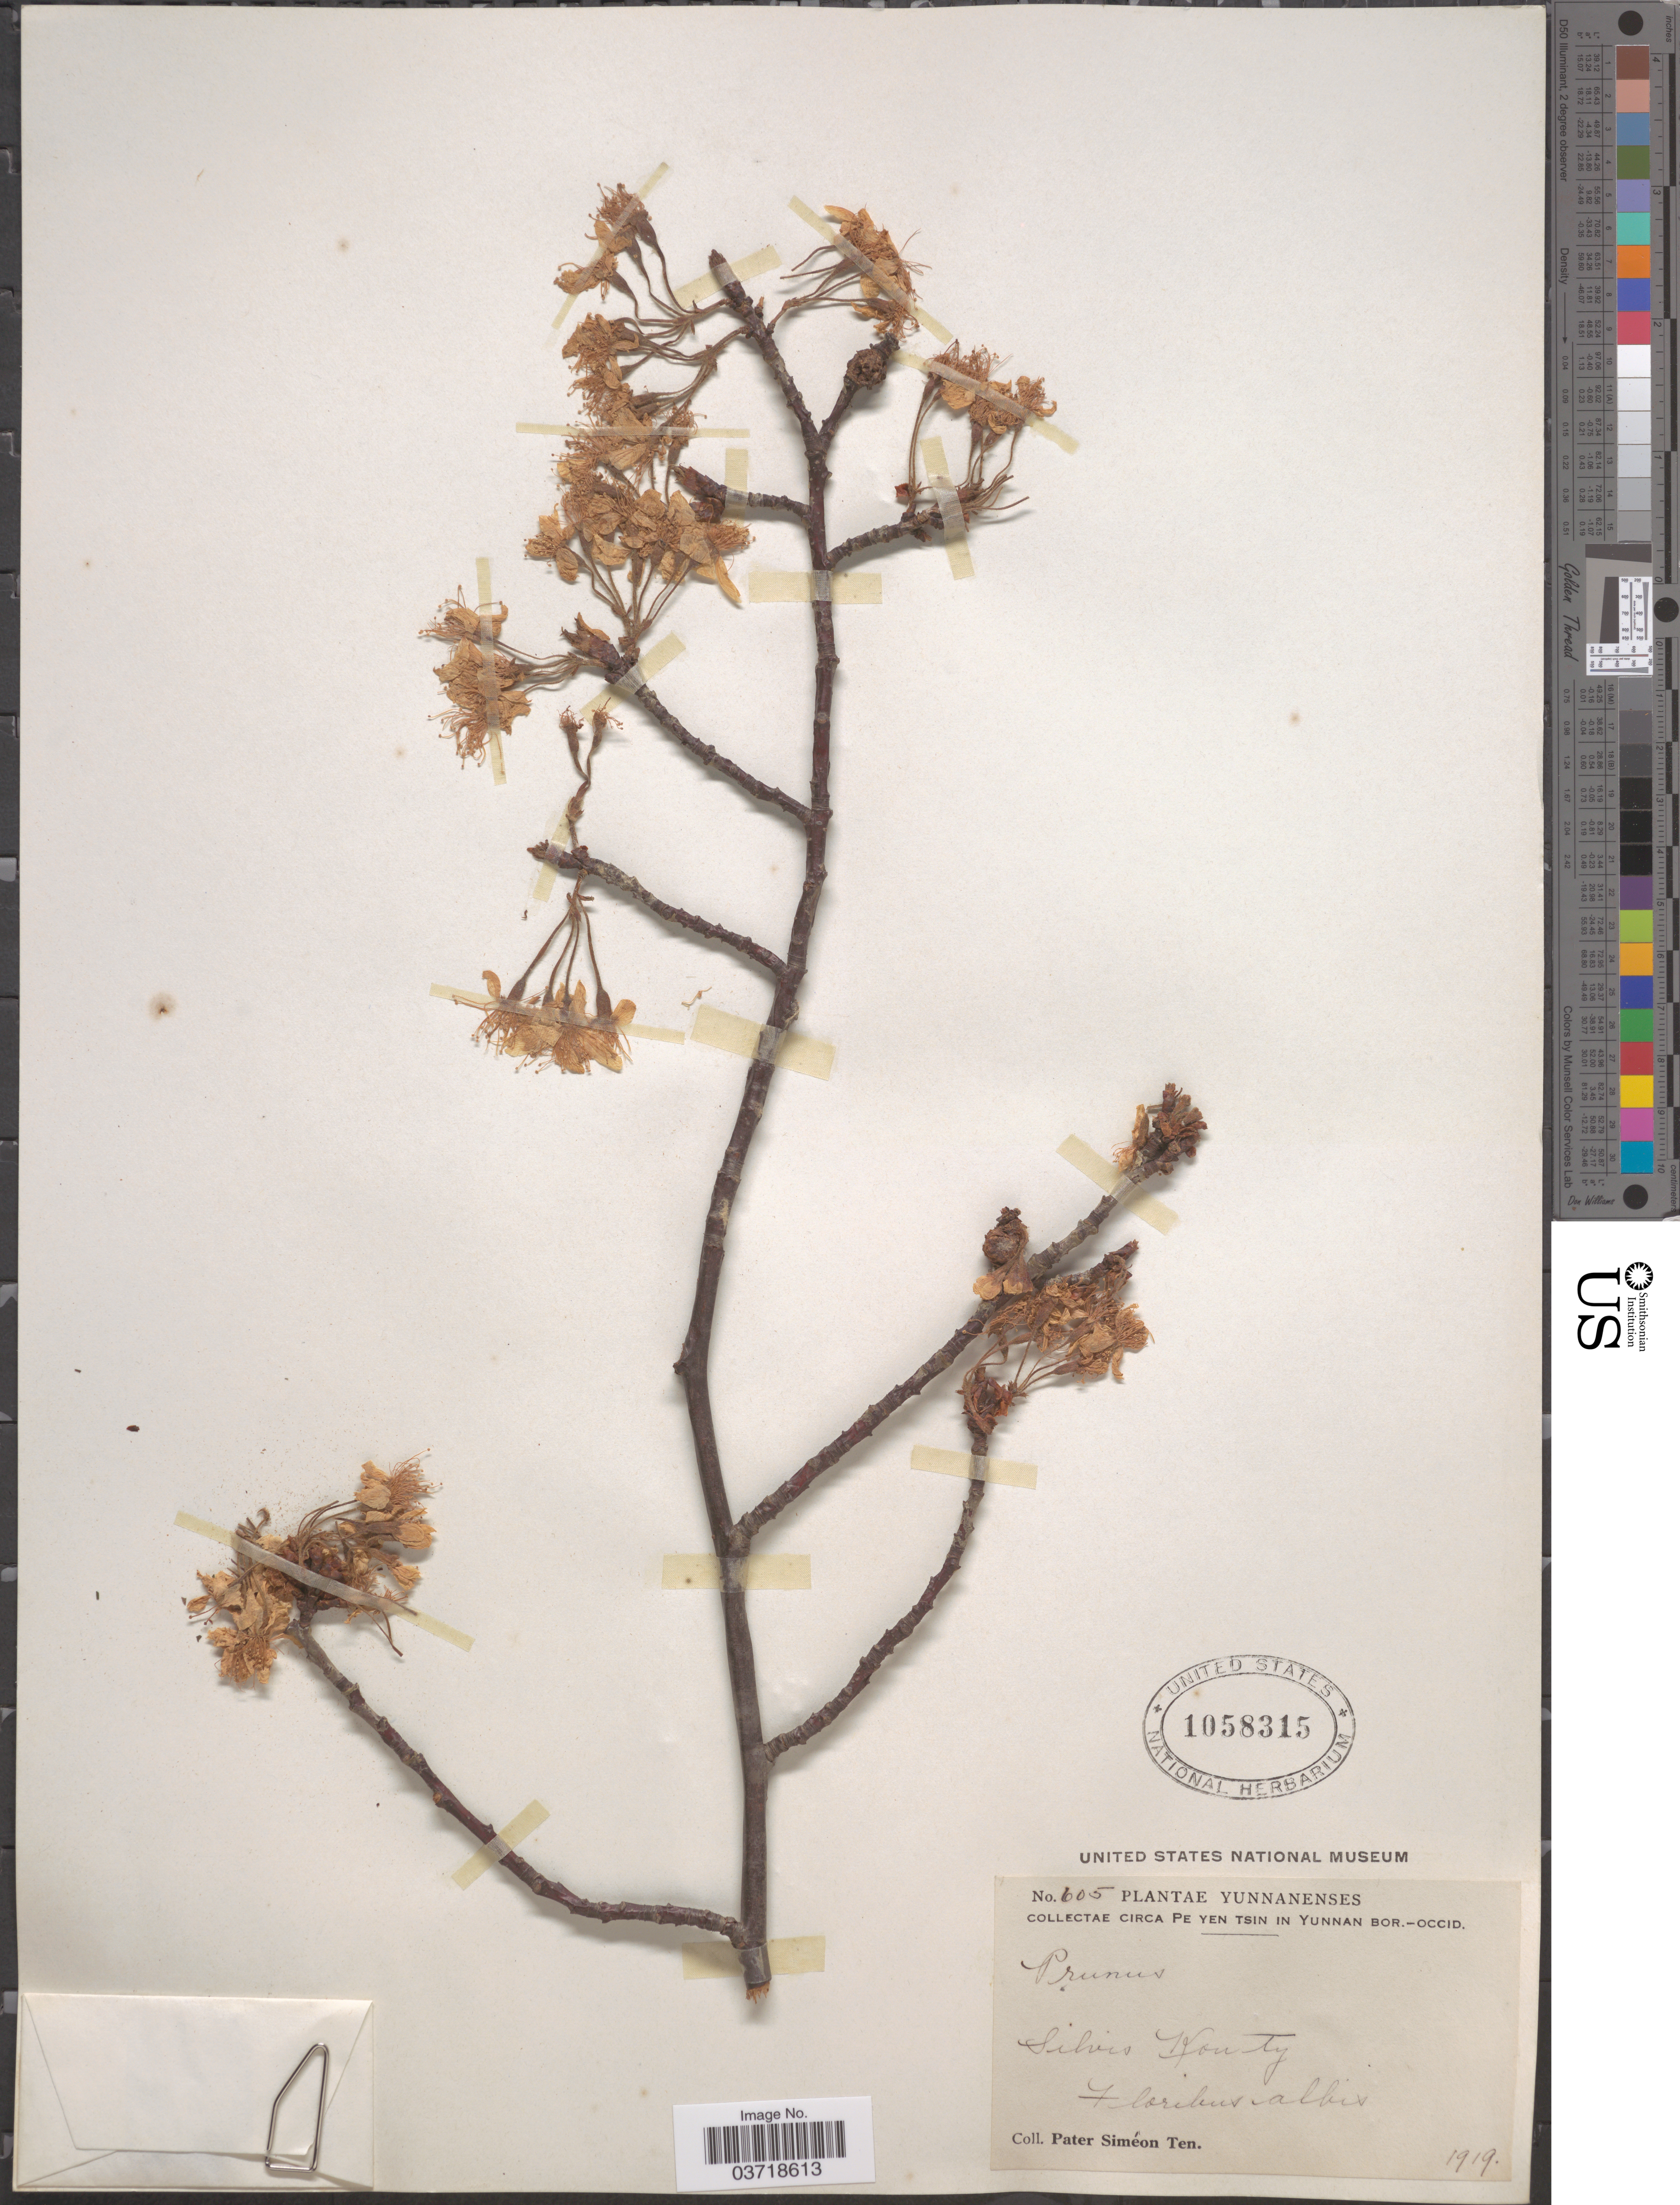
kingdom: Plantae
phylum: Tracheophyta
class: Magnoliopsida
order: Rosales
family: Rosaceae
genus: Prunus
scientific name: Prunus sp.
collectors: P. S. Ten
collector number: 605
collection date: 1919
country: China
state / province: Yunnan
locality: Circa Pe Yen Tsin in Yunnan Bor.-Occid. Silvis Kou Ty.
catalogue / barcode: US 1058315